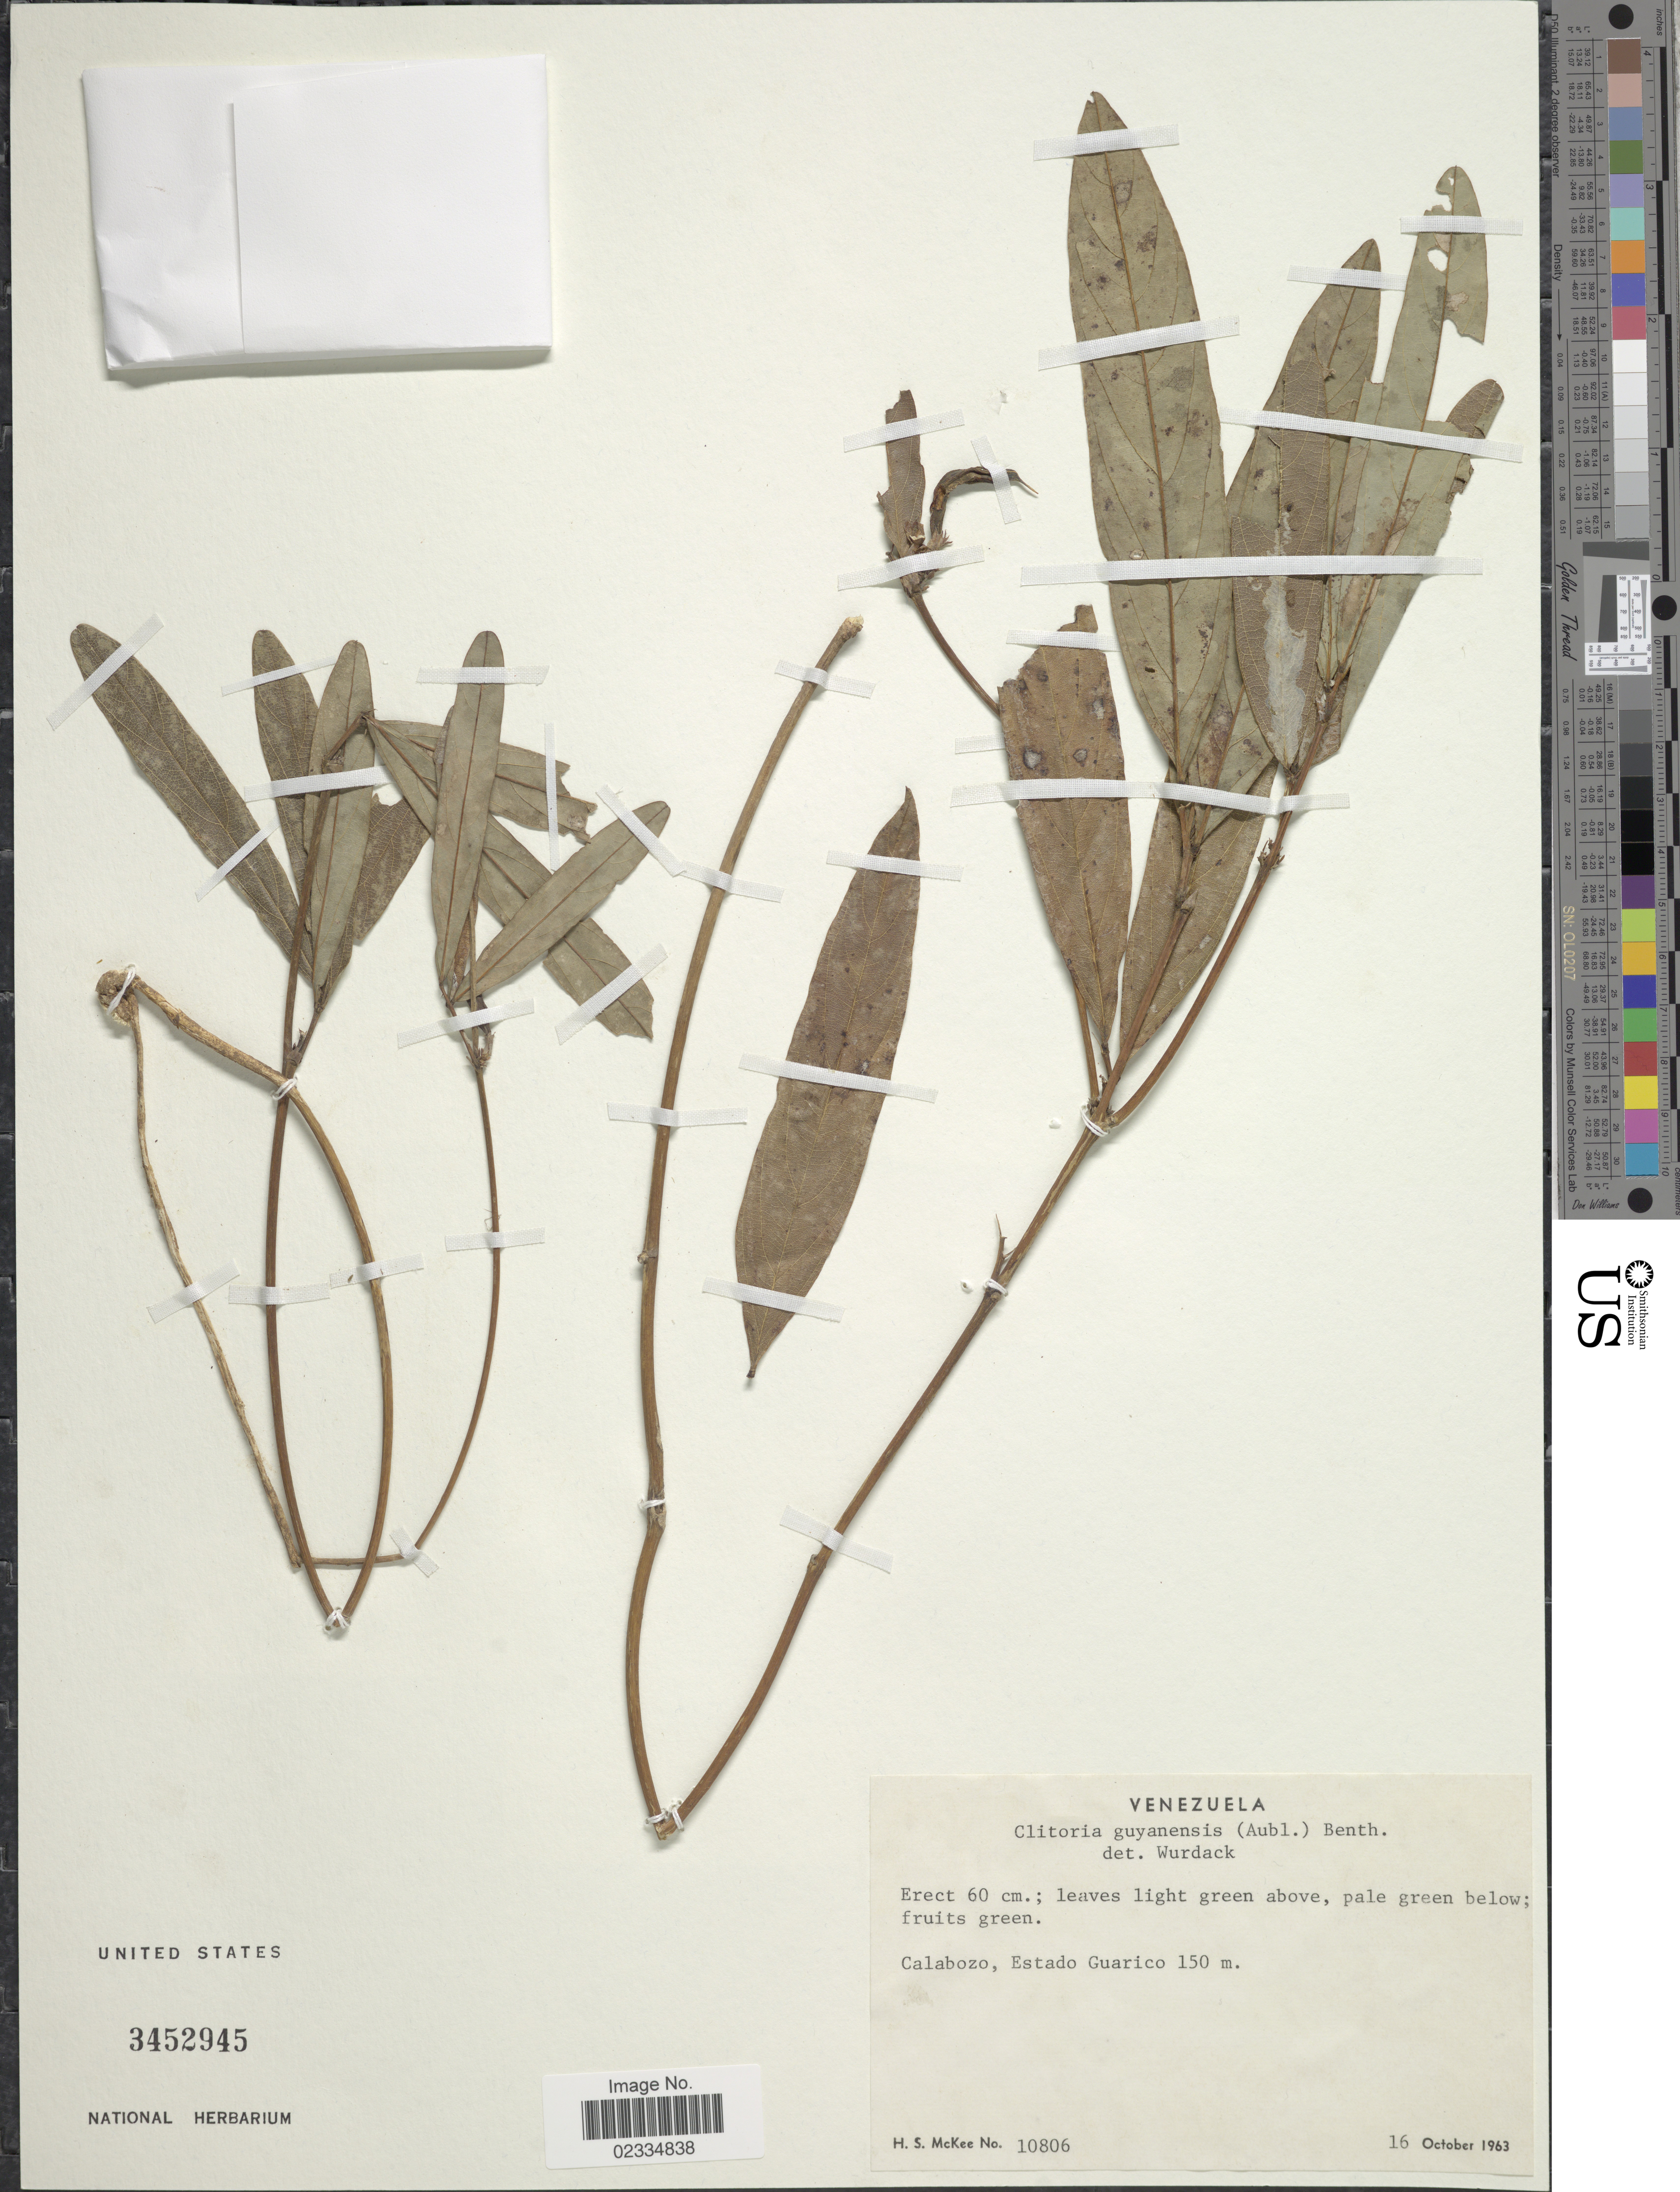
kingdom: Plantae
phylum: Tracheophyta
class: Magnoliopsida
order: Fabales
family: Fabaceae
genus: Clitoria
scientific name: Clitoria guianensis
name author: (Aubl.) Benth.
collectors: H. S. McKee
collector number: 10806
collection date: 1963-10-16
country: Venezuela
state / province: Guárico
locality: Calabozo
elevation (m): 150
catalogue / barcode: US 3452945